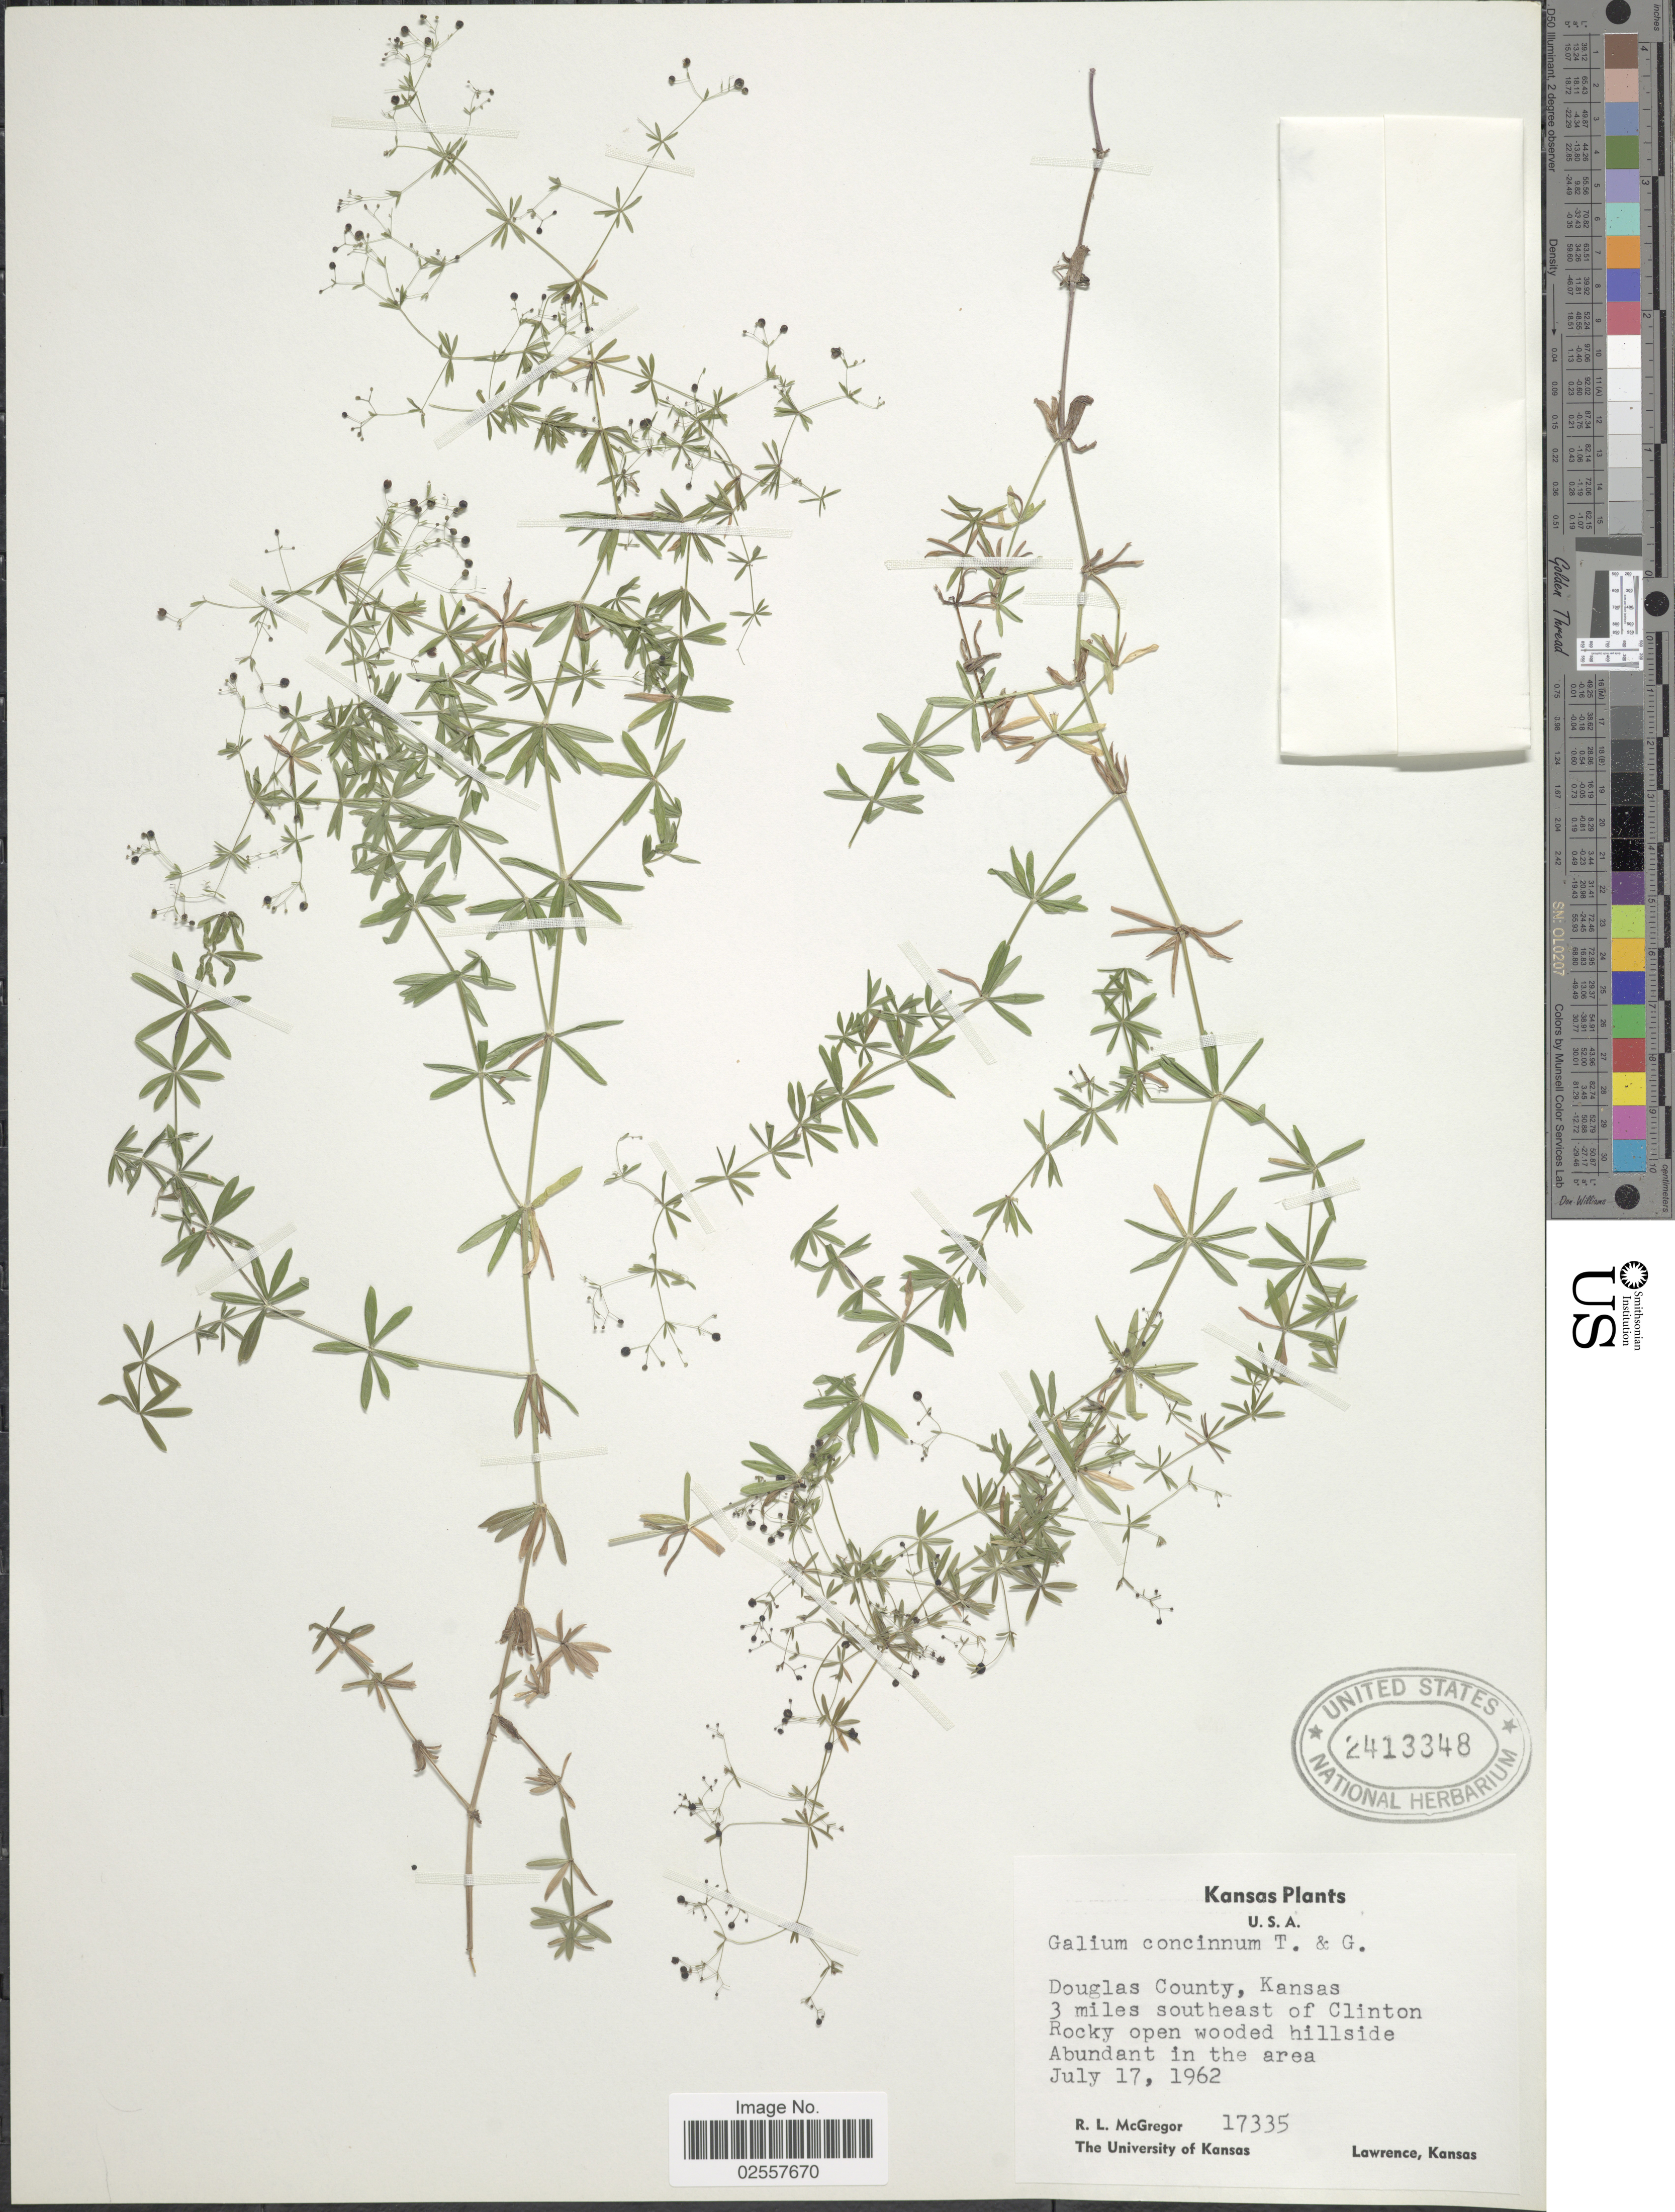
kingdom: Plantae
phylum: Tracheophyta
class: Magnoliopsida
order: Gentianales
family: Rubiaceae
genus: Galium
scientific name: Galium concinnum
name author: Torr. & A. Gray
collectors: R. McGregor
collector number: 17335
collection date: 1962-07-17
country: United States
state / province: Kansas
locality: U.S.A. Douglas County, Kansas. 3 miles southeast of Clinton.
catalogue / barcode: US 2413348